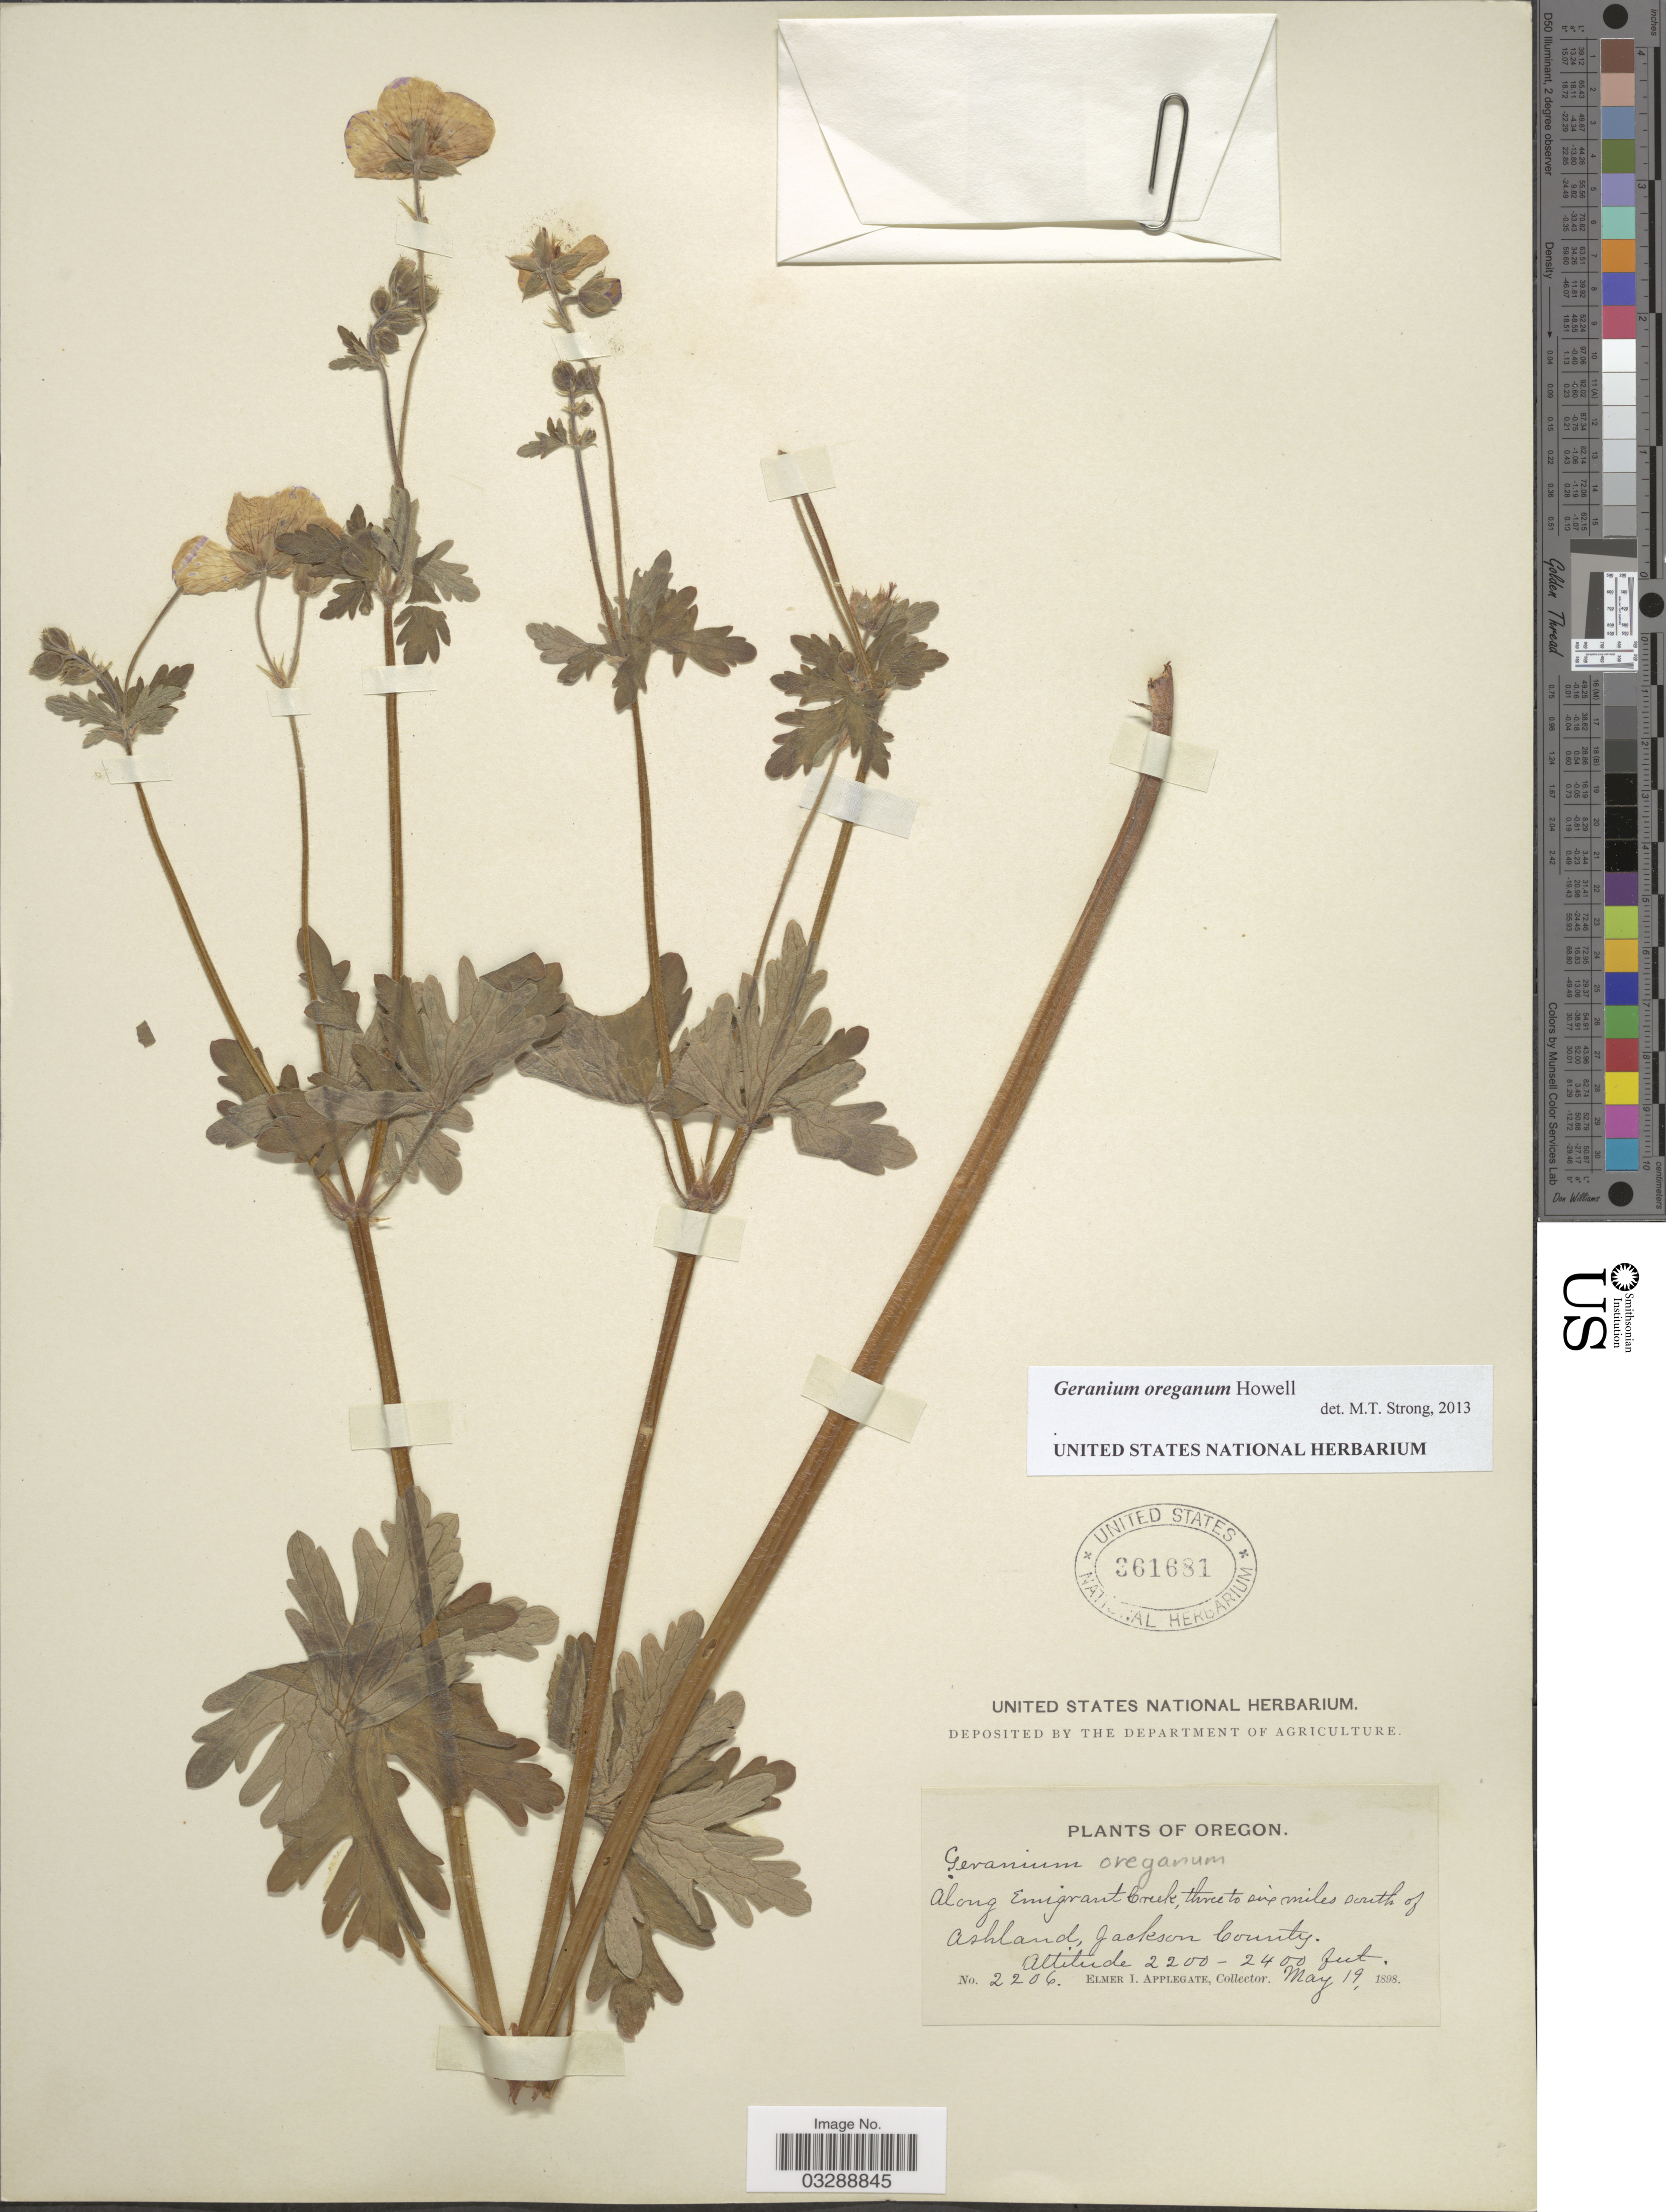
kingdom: Plantae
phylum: Tracheophyta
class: Magnoliopsida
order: Geraniales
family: Geraniaceae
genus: Geranium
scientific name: Geranium oreganum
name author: Howell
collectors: E. I. Applegate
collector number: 2206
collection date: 1898-05-19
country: United States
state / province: Oregon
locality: Ashland, Jackson County.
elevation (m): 671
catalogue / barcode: US 361681